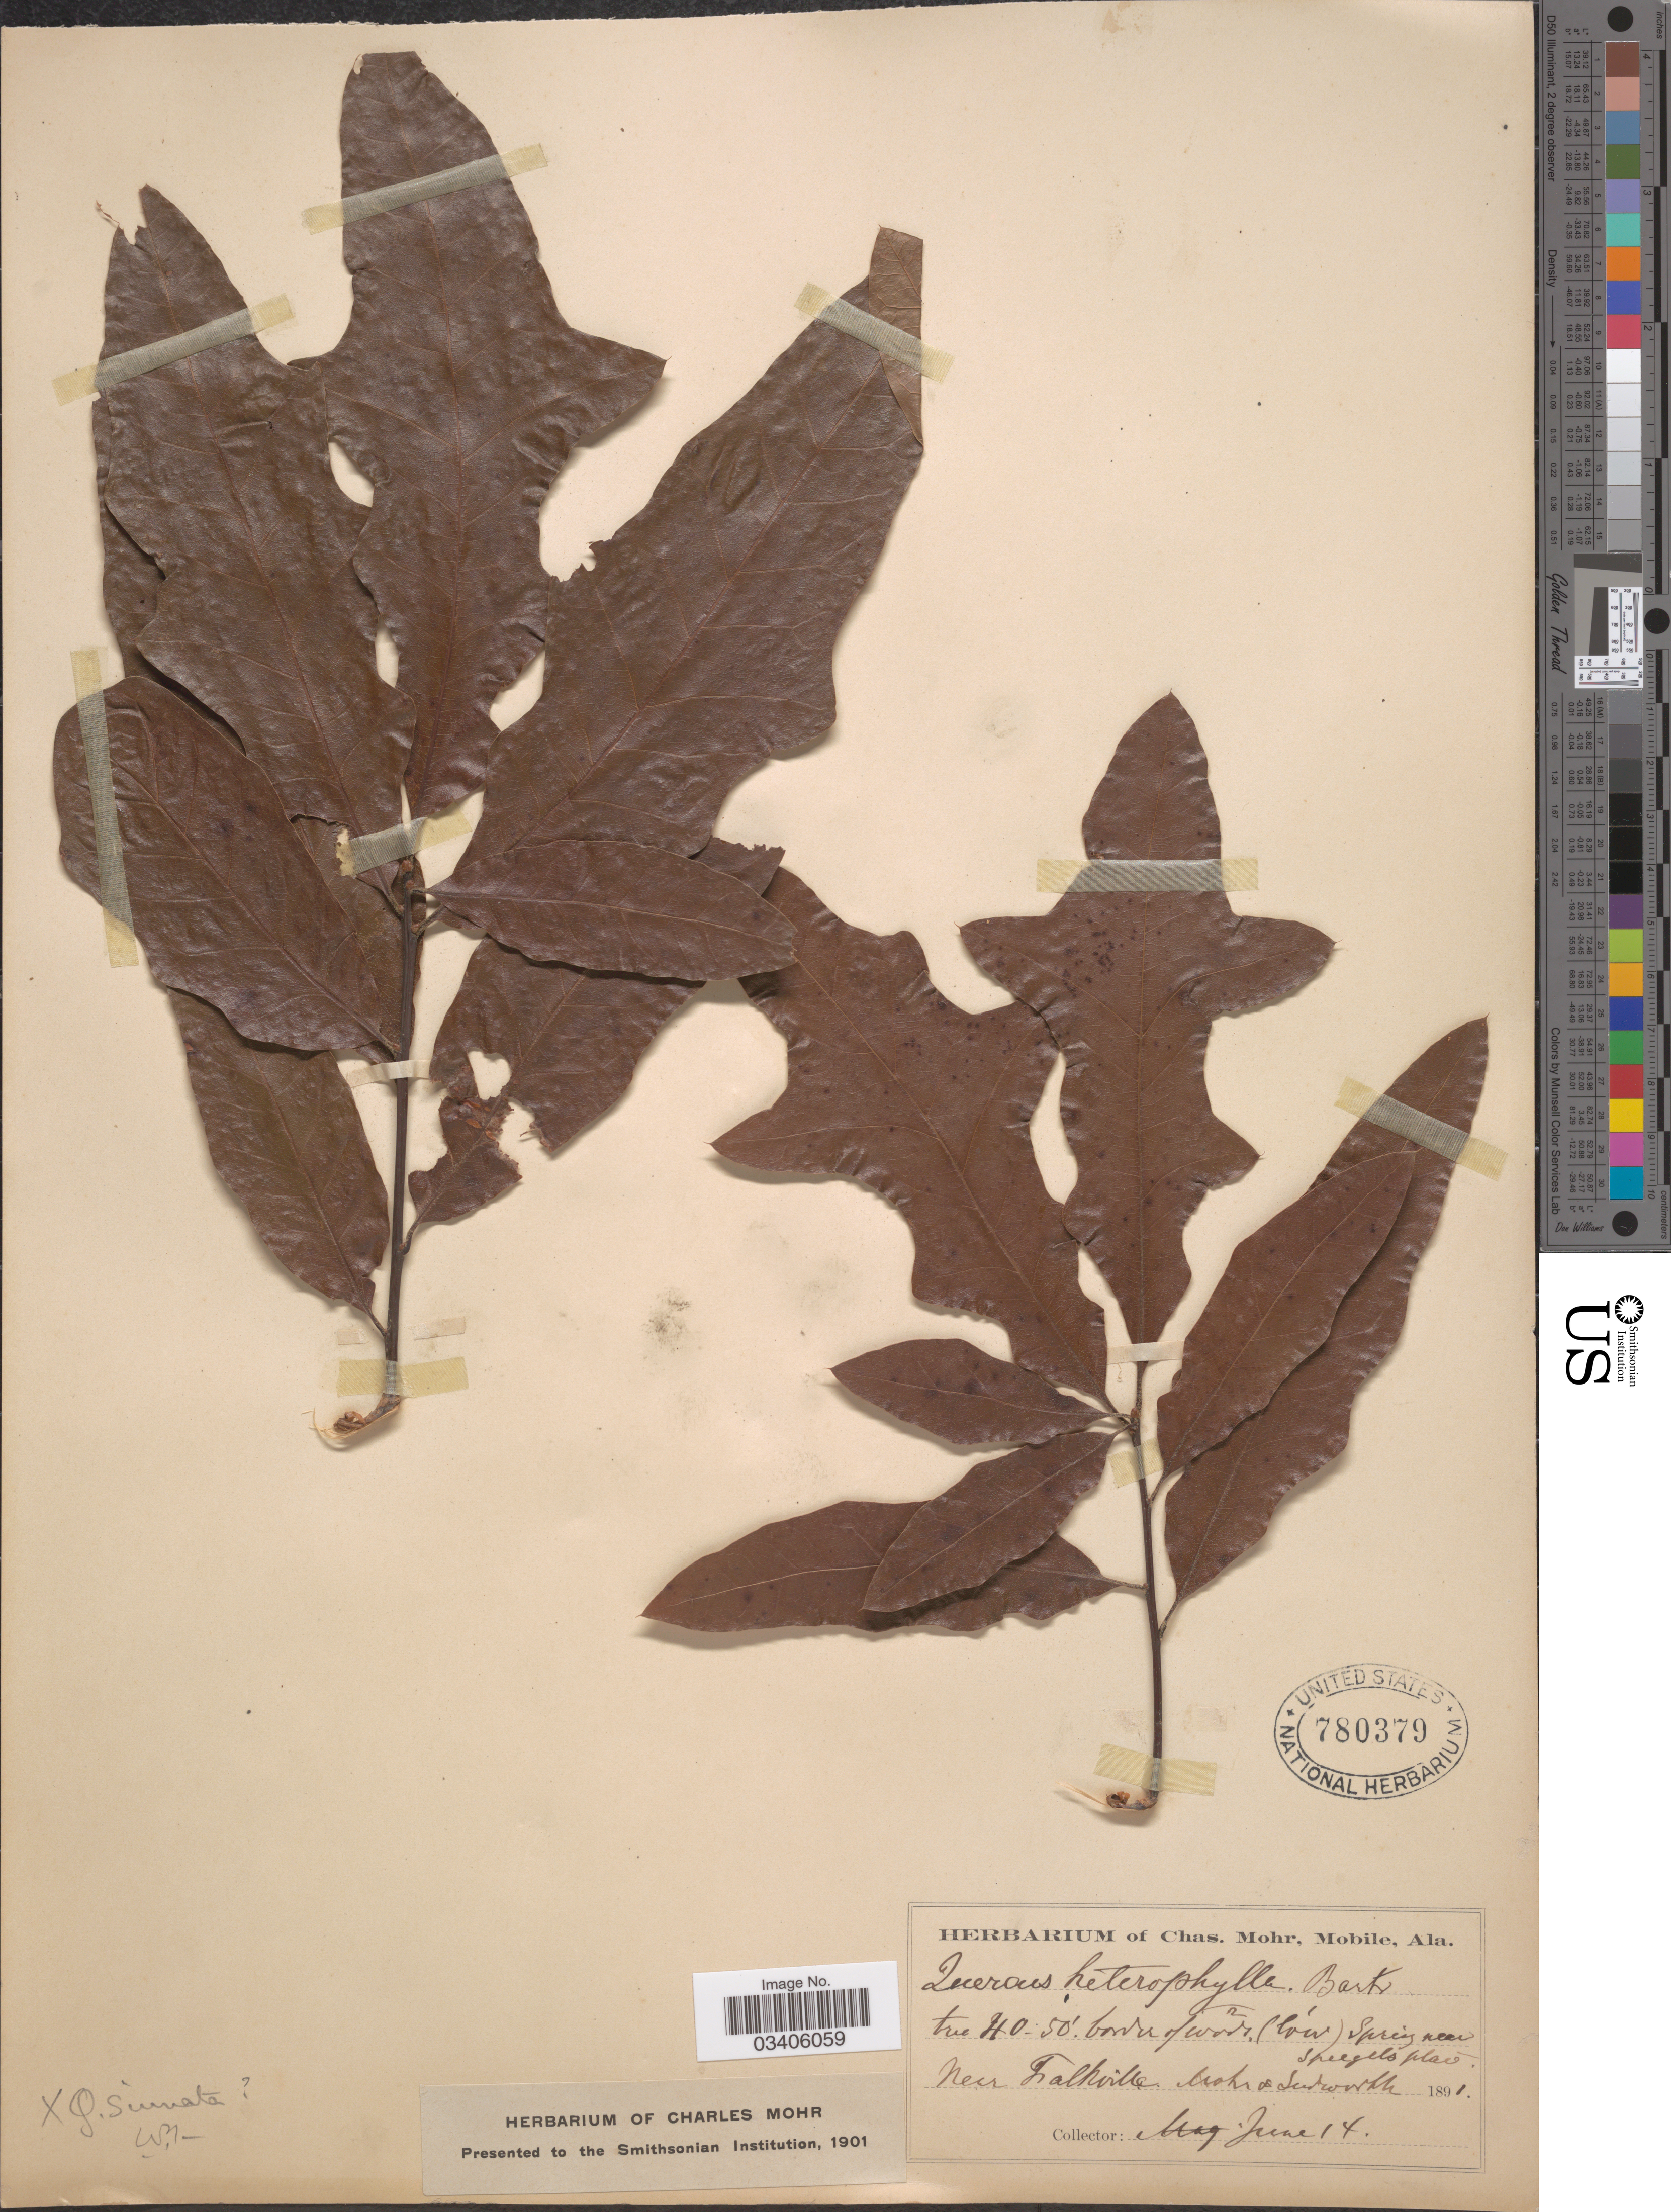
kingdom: Plantae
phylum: Tracheophyta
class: Magnoliopsida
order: Fagales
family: Fagaceae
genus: Quercus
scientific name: Quercus laevis x Q. sinuata Walter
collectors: Mohr, -- & Sudworth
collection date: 1891-06-14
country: United States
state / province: Alabama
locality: Near Falkville.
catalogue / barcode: US 780379